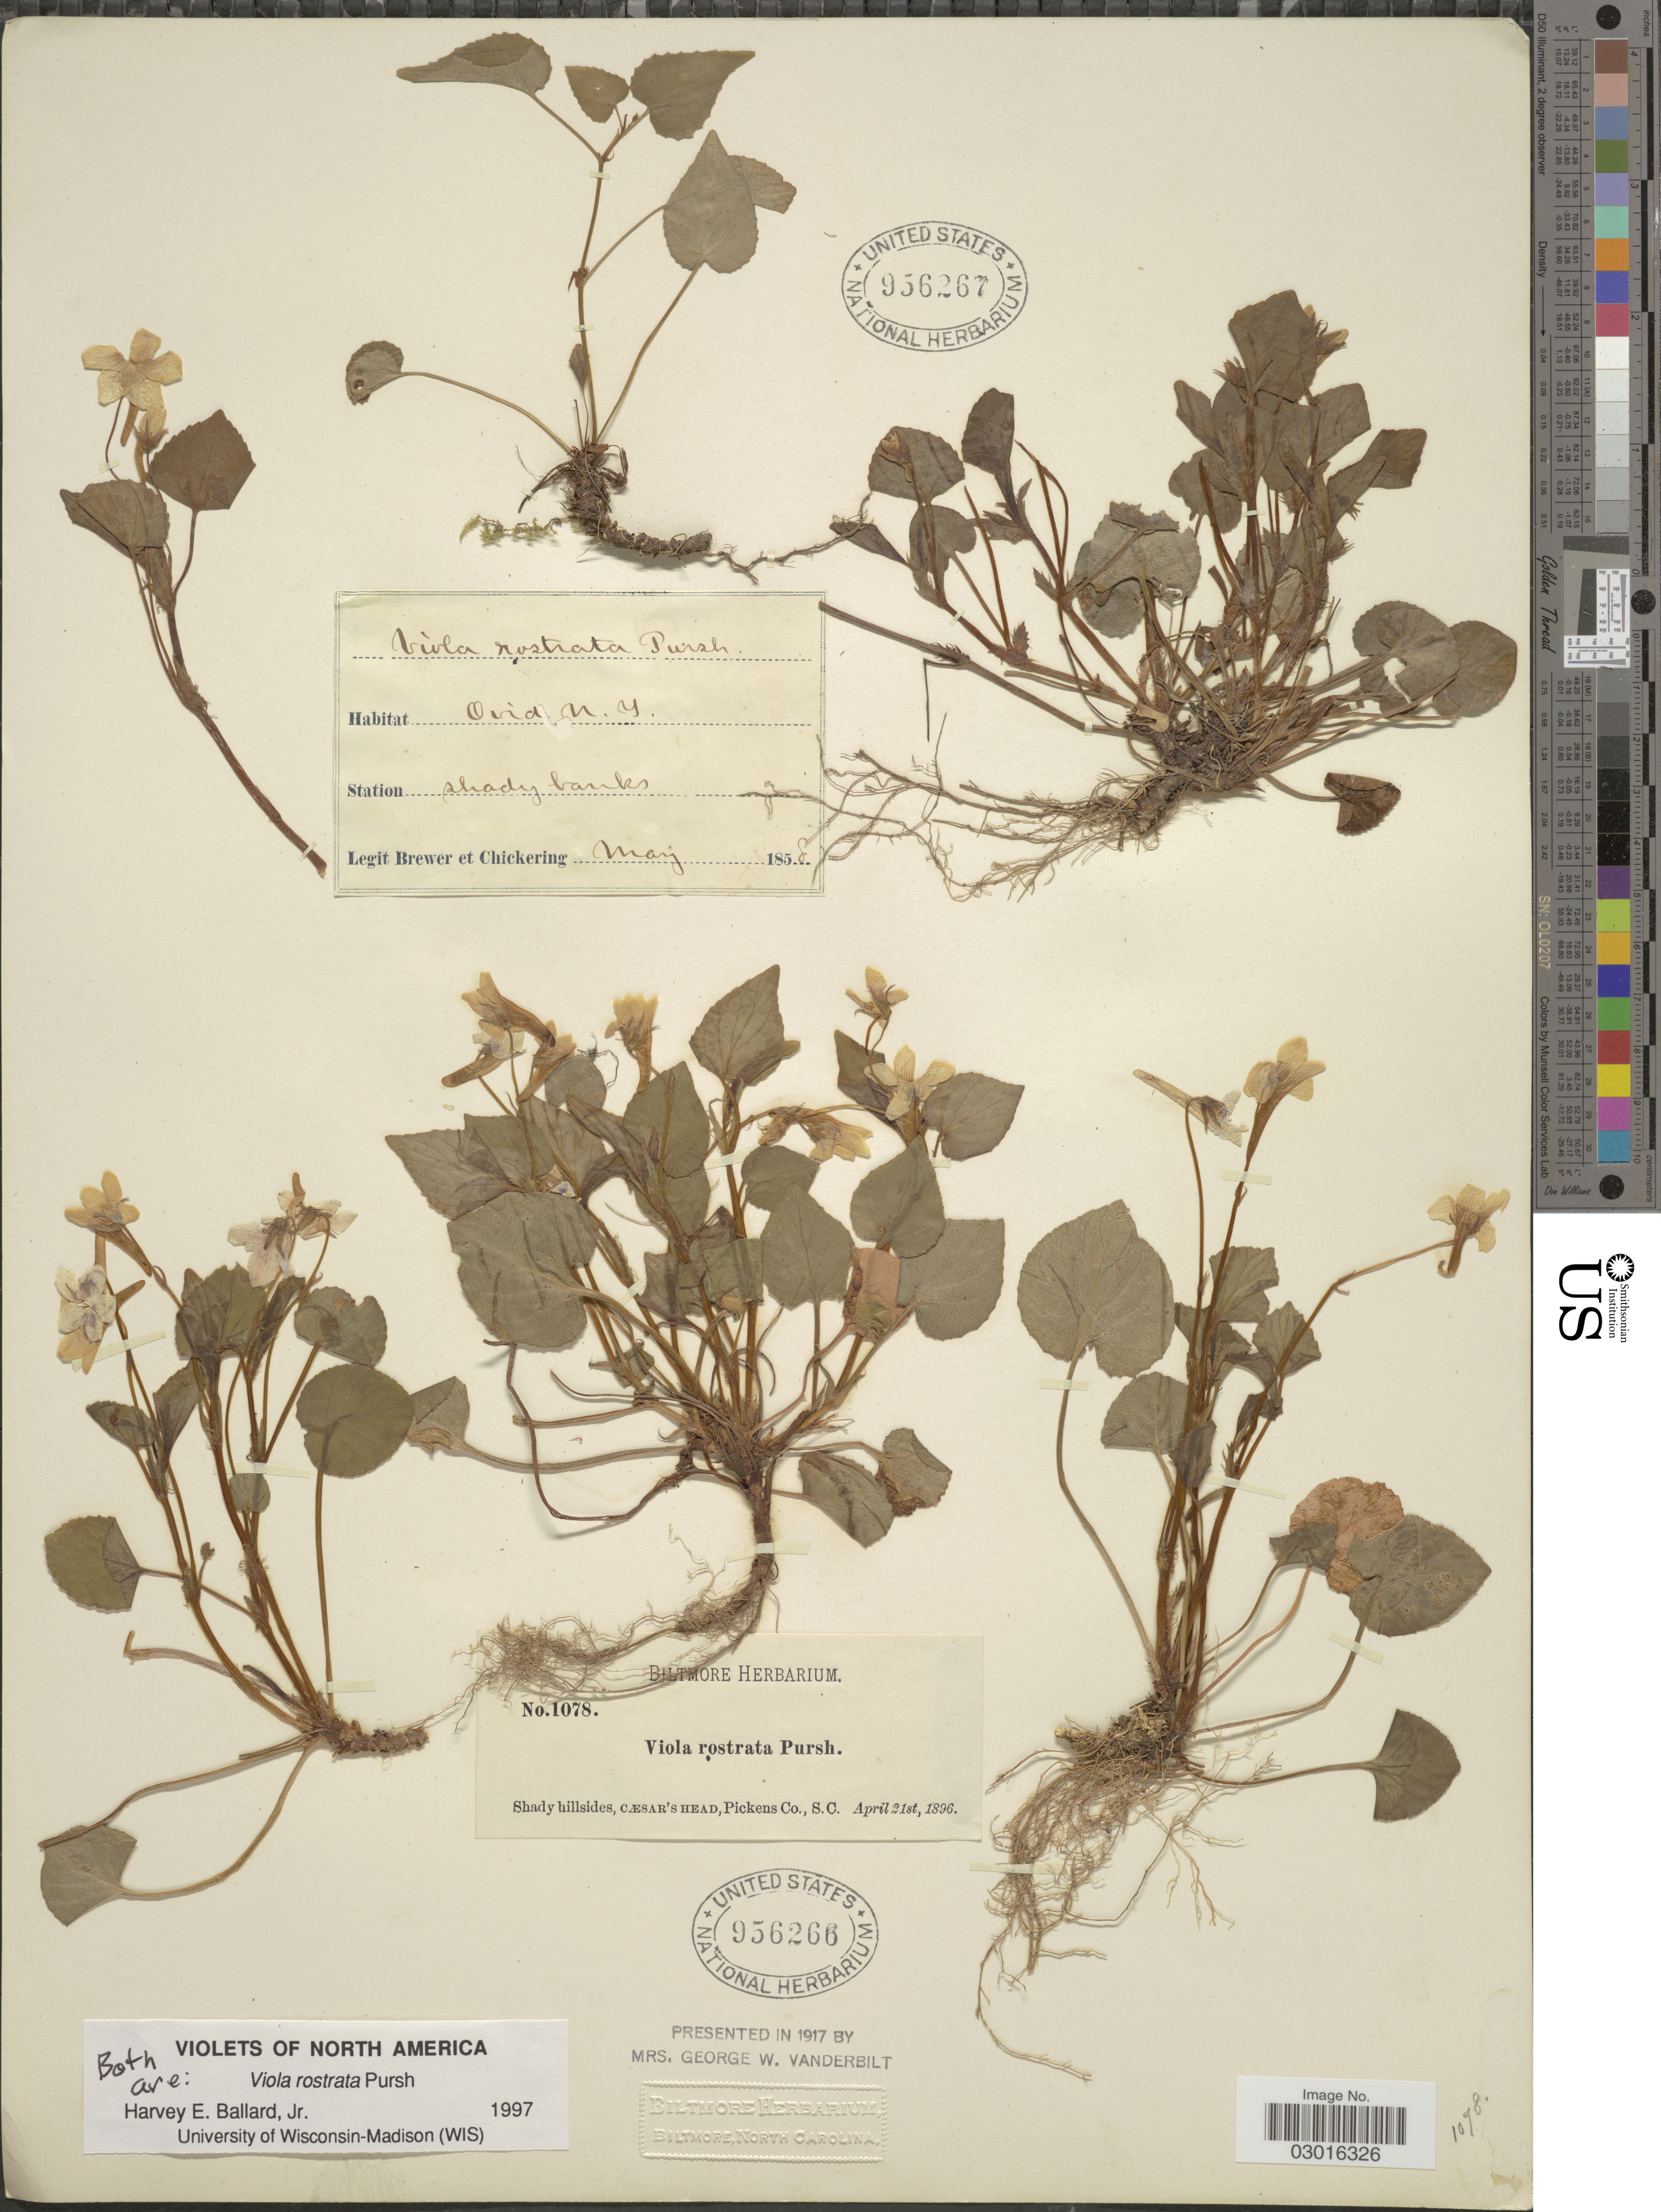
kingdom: Plantae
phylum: Tracheophyta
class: Magnoliopsida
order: Malpighiales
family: Violaceae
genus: Viola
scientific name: Viola rostrata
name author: Pursh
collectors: -. Brewer & -. Chickering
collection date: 1858-05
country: United States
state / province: New York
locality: Ovid.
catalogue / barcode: US 956267-2